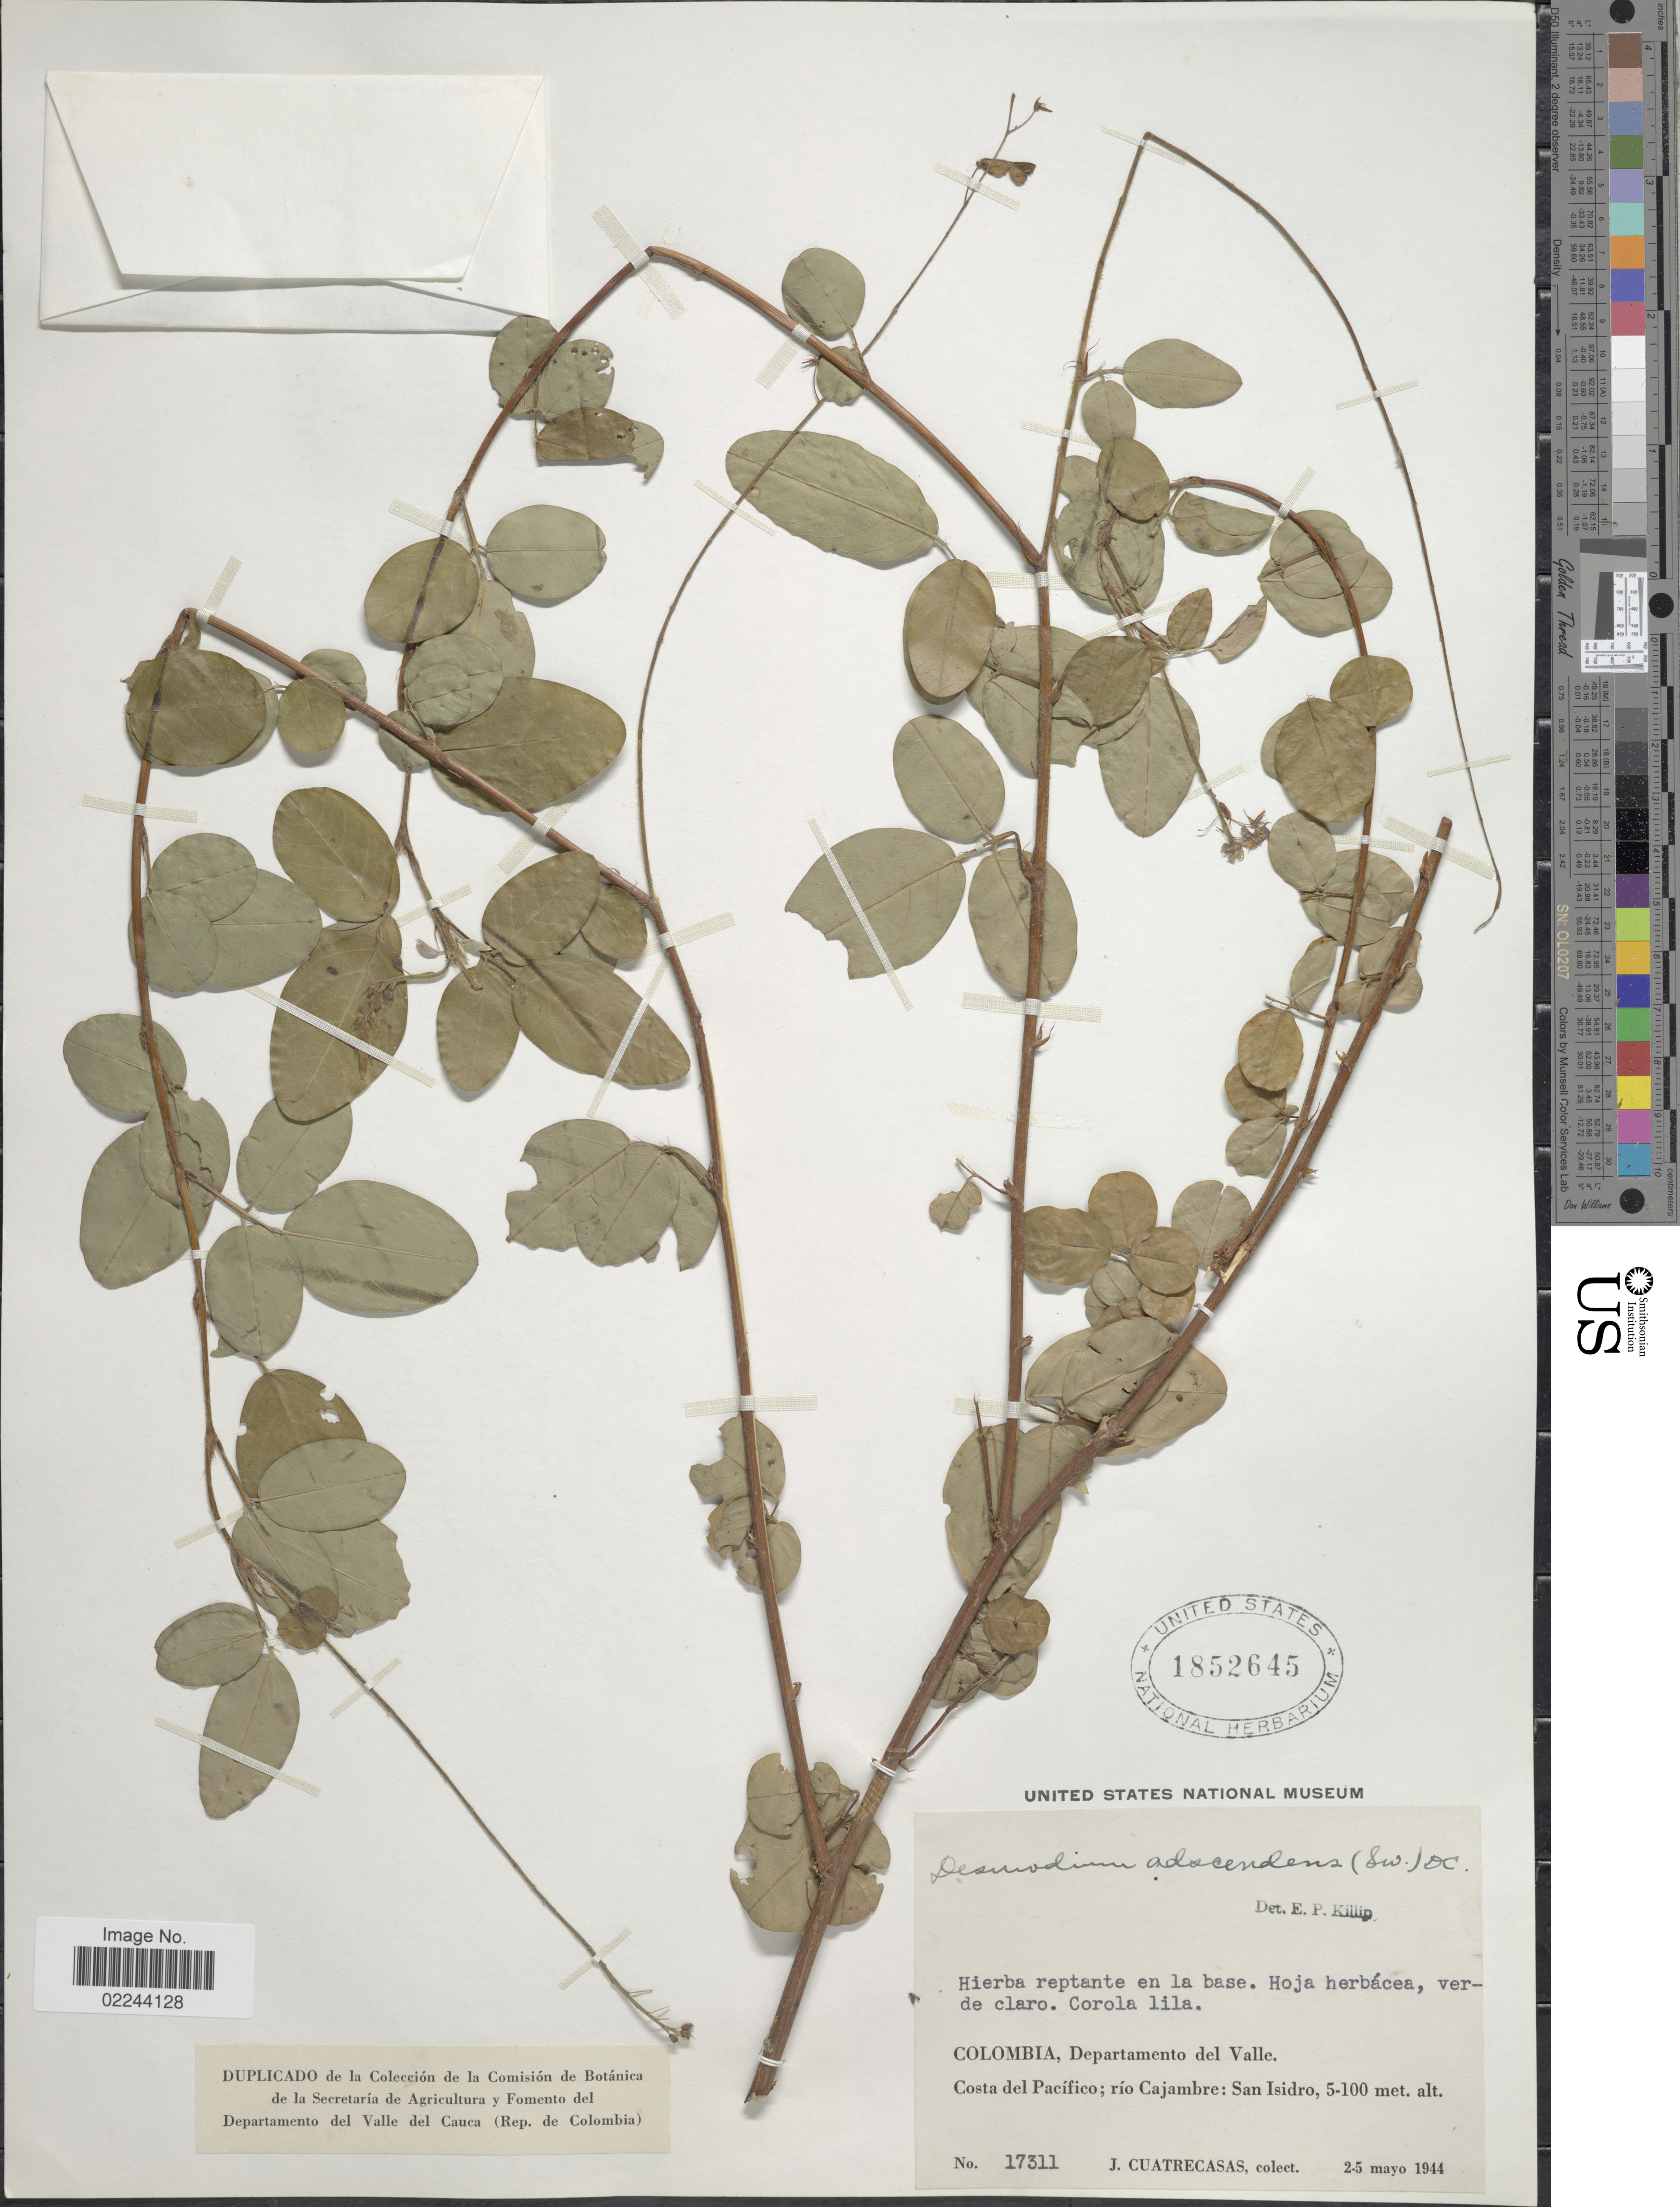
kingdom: Plantae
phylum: Tracheophyta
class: Magnoliopsida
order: Fabales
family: Fabaceae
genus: Grona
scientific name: Grona adscendens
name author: (Sw.) H. Ohashi & K. Ohashi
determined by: Strong, Mark T., (BOT), Smithsonian Institution - National Museum of Natural History (UNITED STATES)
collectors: J. Cuatrecasas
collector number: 17311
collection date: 1944-05-02/1944-05-05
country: Colombia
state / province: Valle del Cauca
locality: Departamento del Valle, Costa del Pacífico; río Cajambre: San Isidro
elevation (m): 5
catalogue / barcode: US 1852645